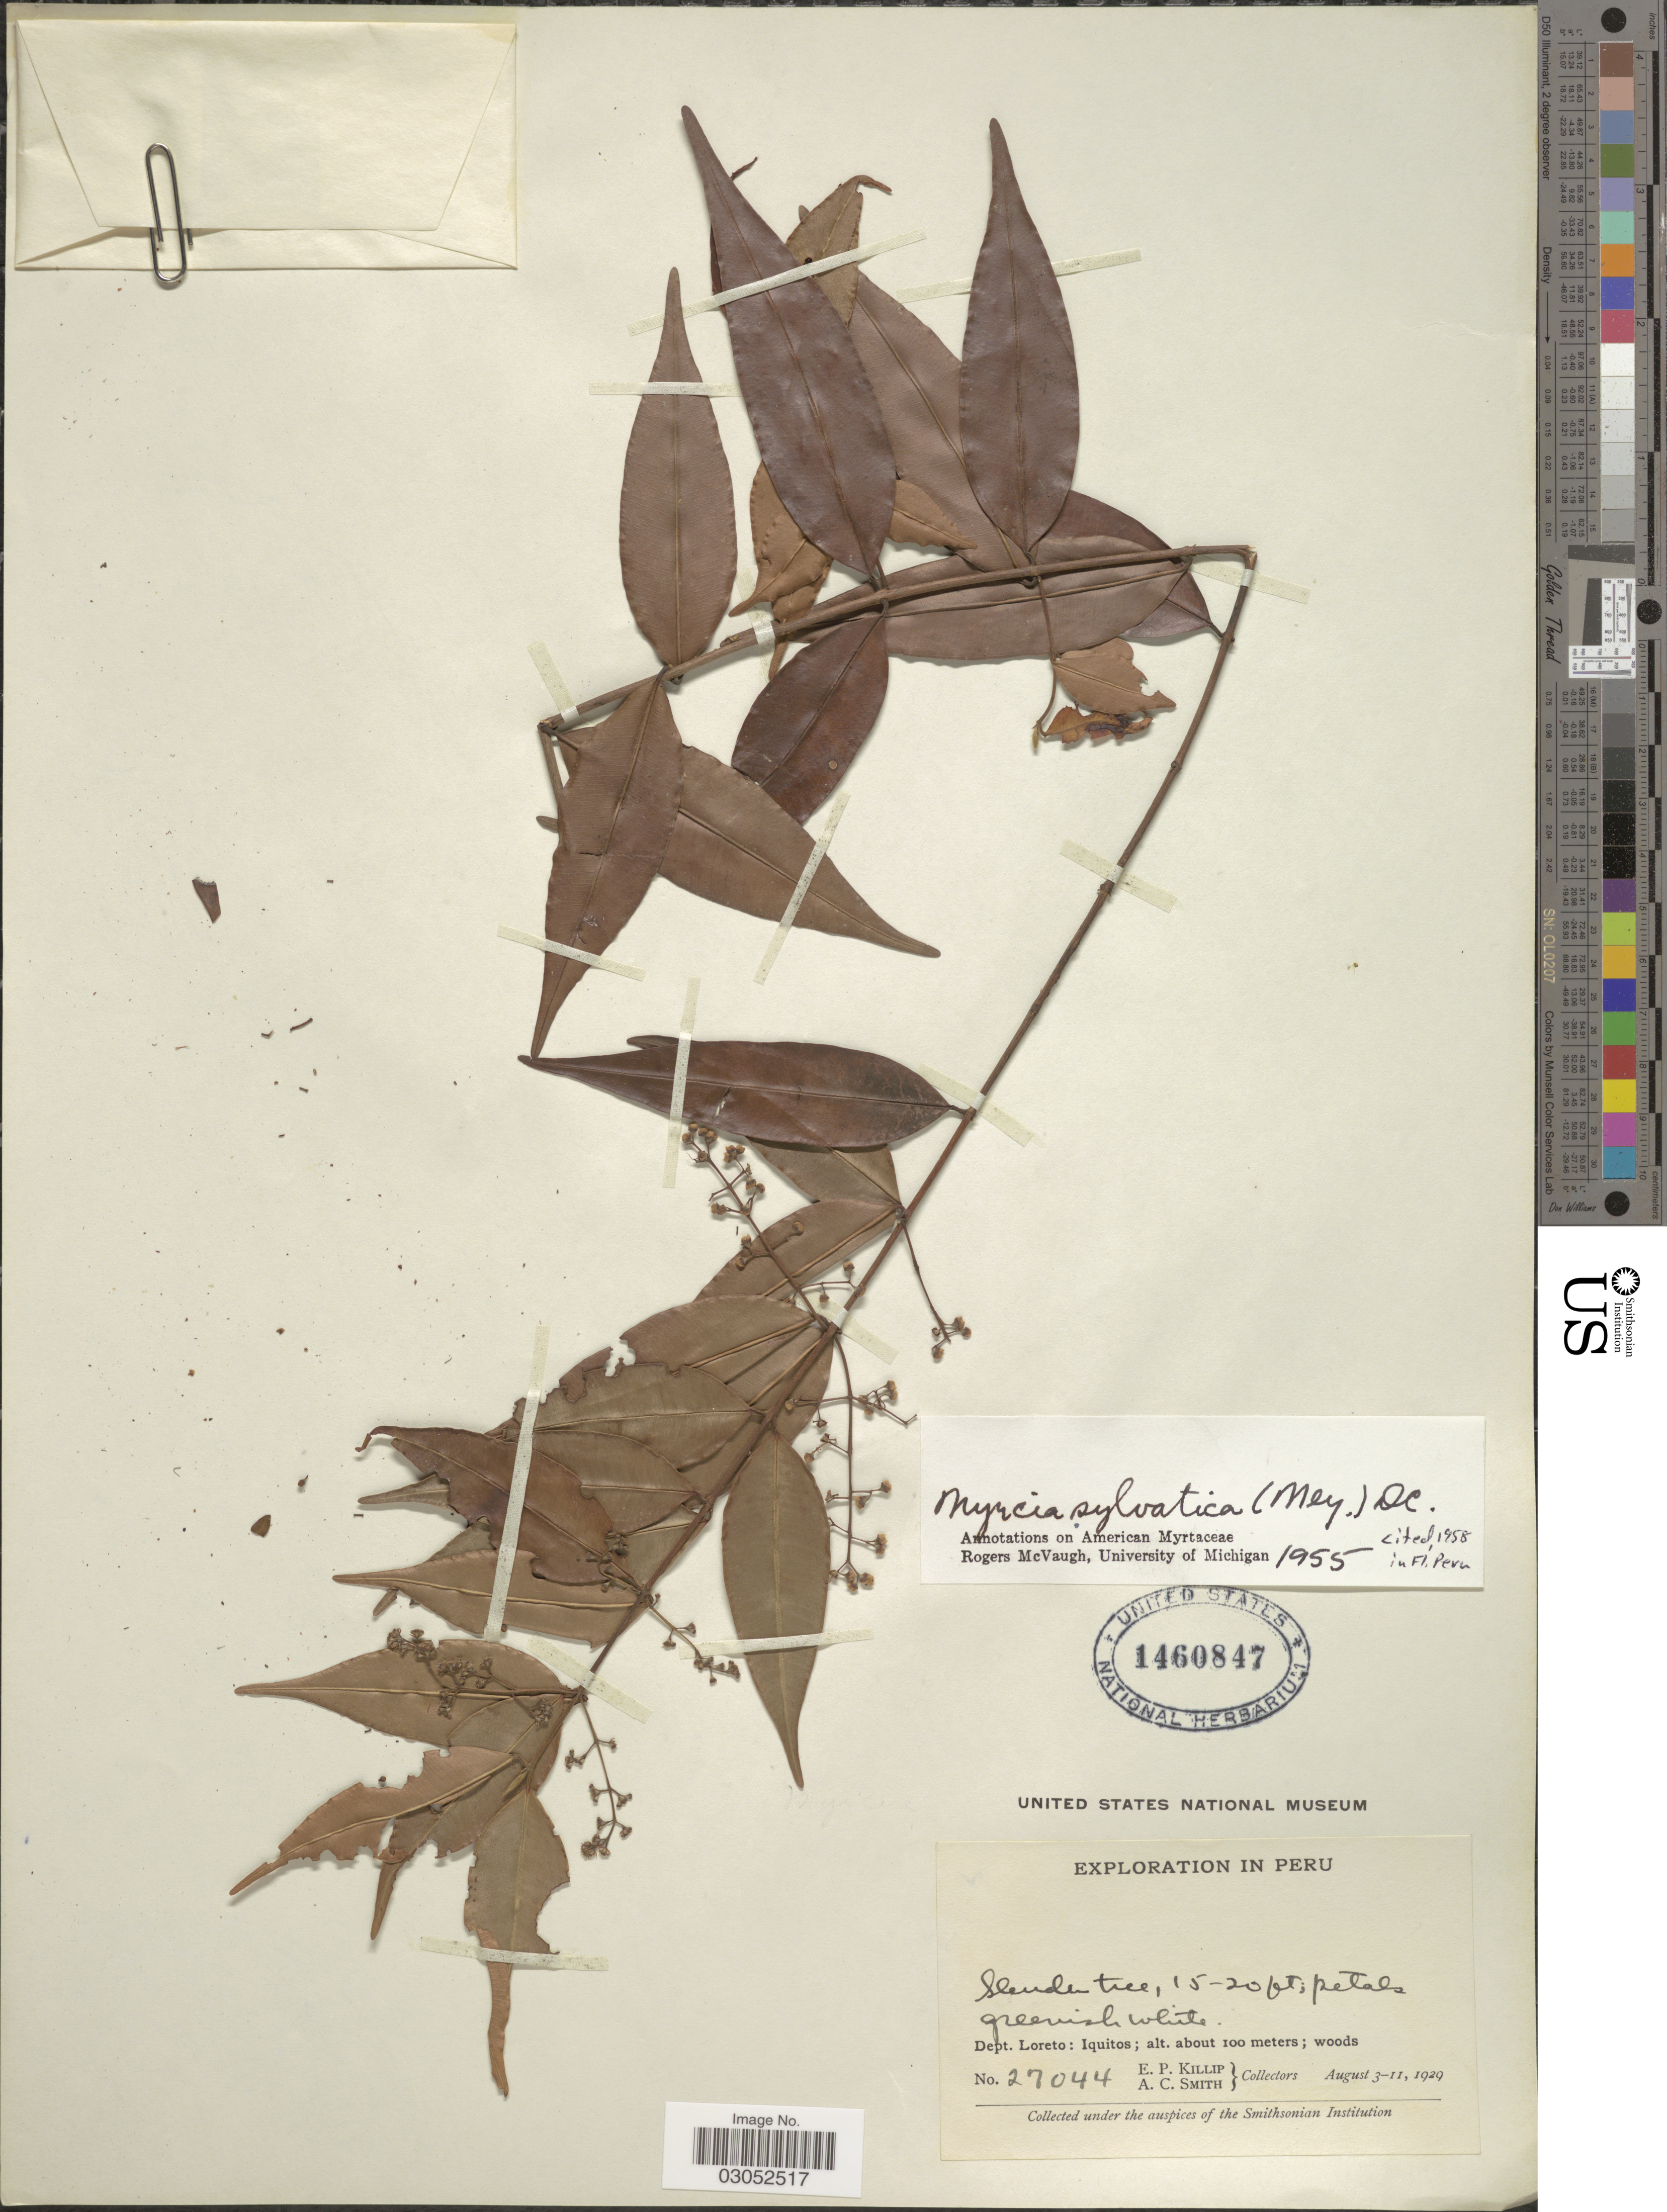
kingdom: Plantae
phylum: Tracheophyta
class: Magnoliopsida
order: Myrtales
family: Myrtaceae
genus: Myrcia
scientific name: Myrcia sylvatica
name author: (G. Mey.) DC.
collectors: E. P. Killip & A. C. Smith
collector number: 27044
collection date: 1929-08-03/1929-08-11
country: Peru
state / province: Loreto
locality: Dept. Loreto: Iquitos.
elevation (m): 100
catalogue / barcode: US 1460847